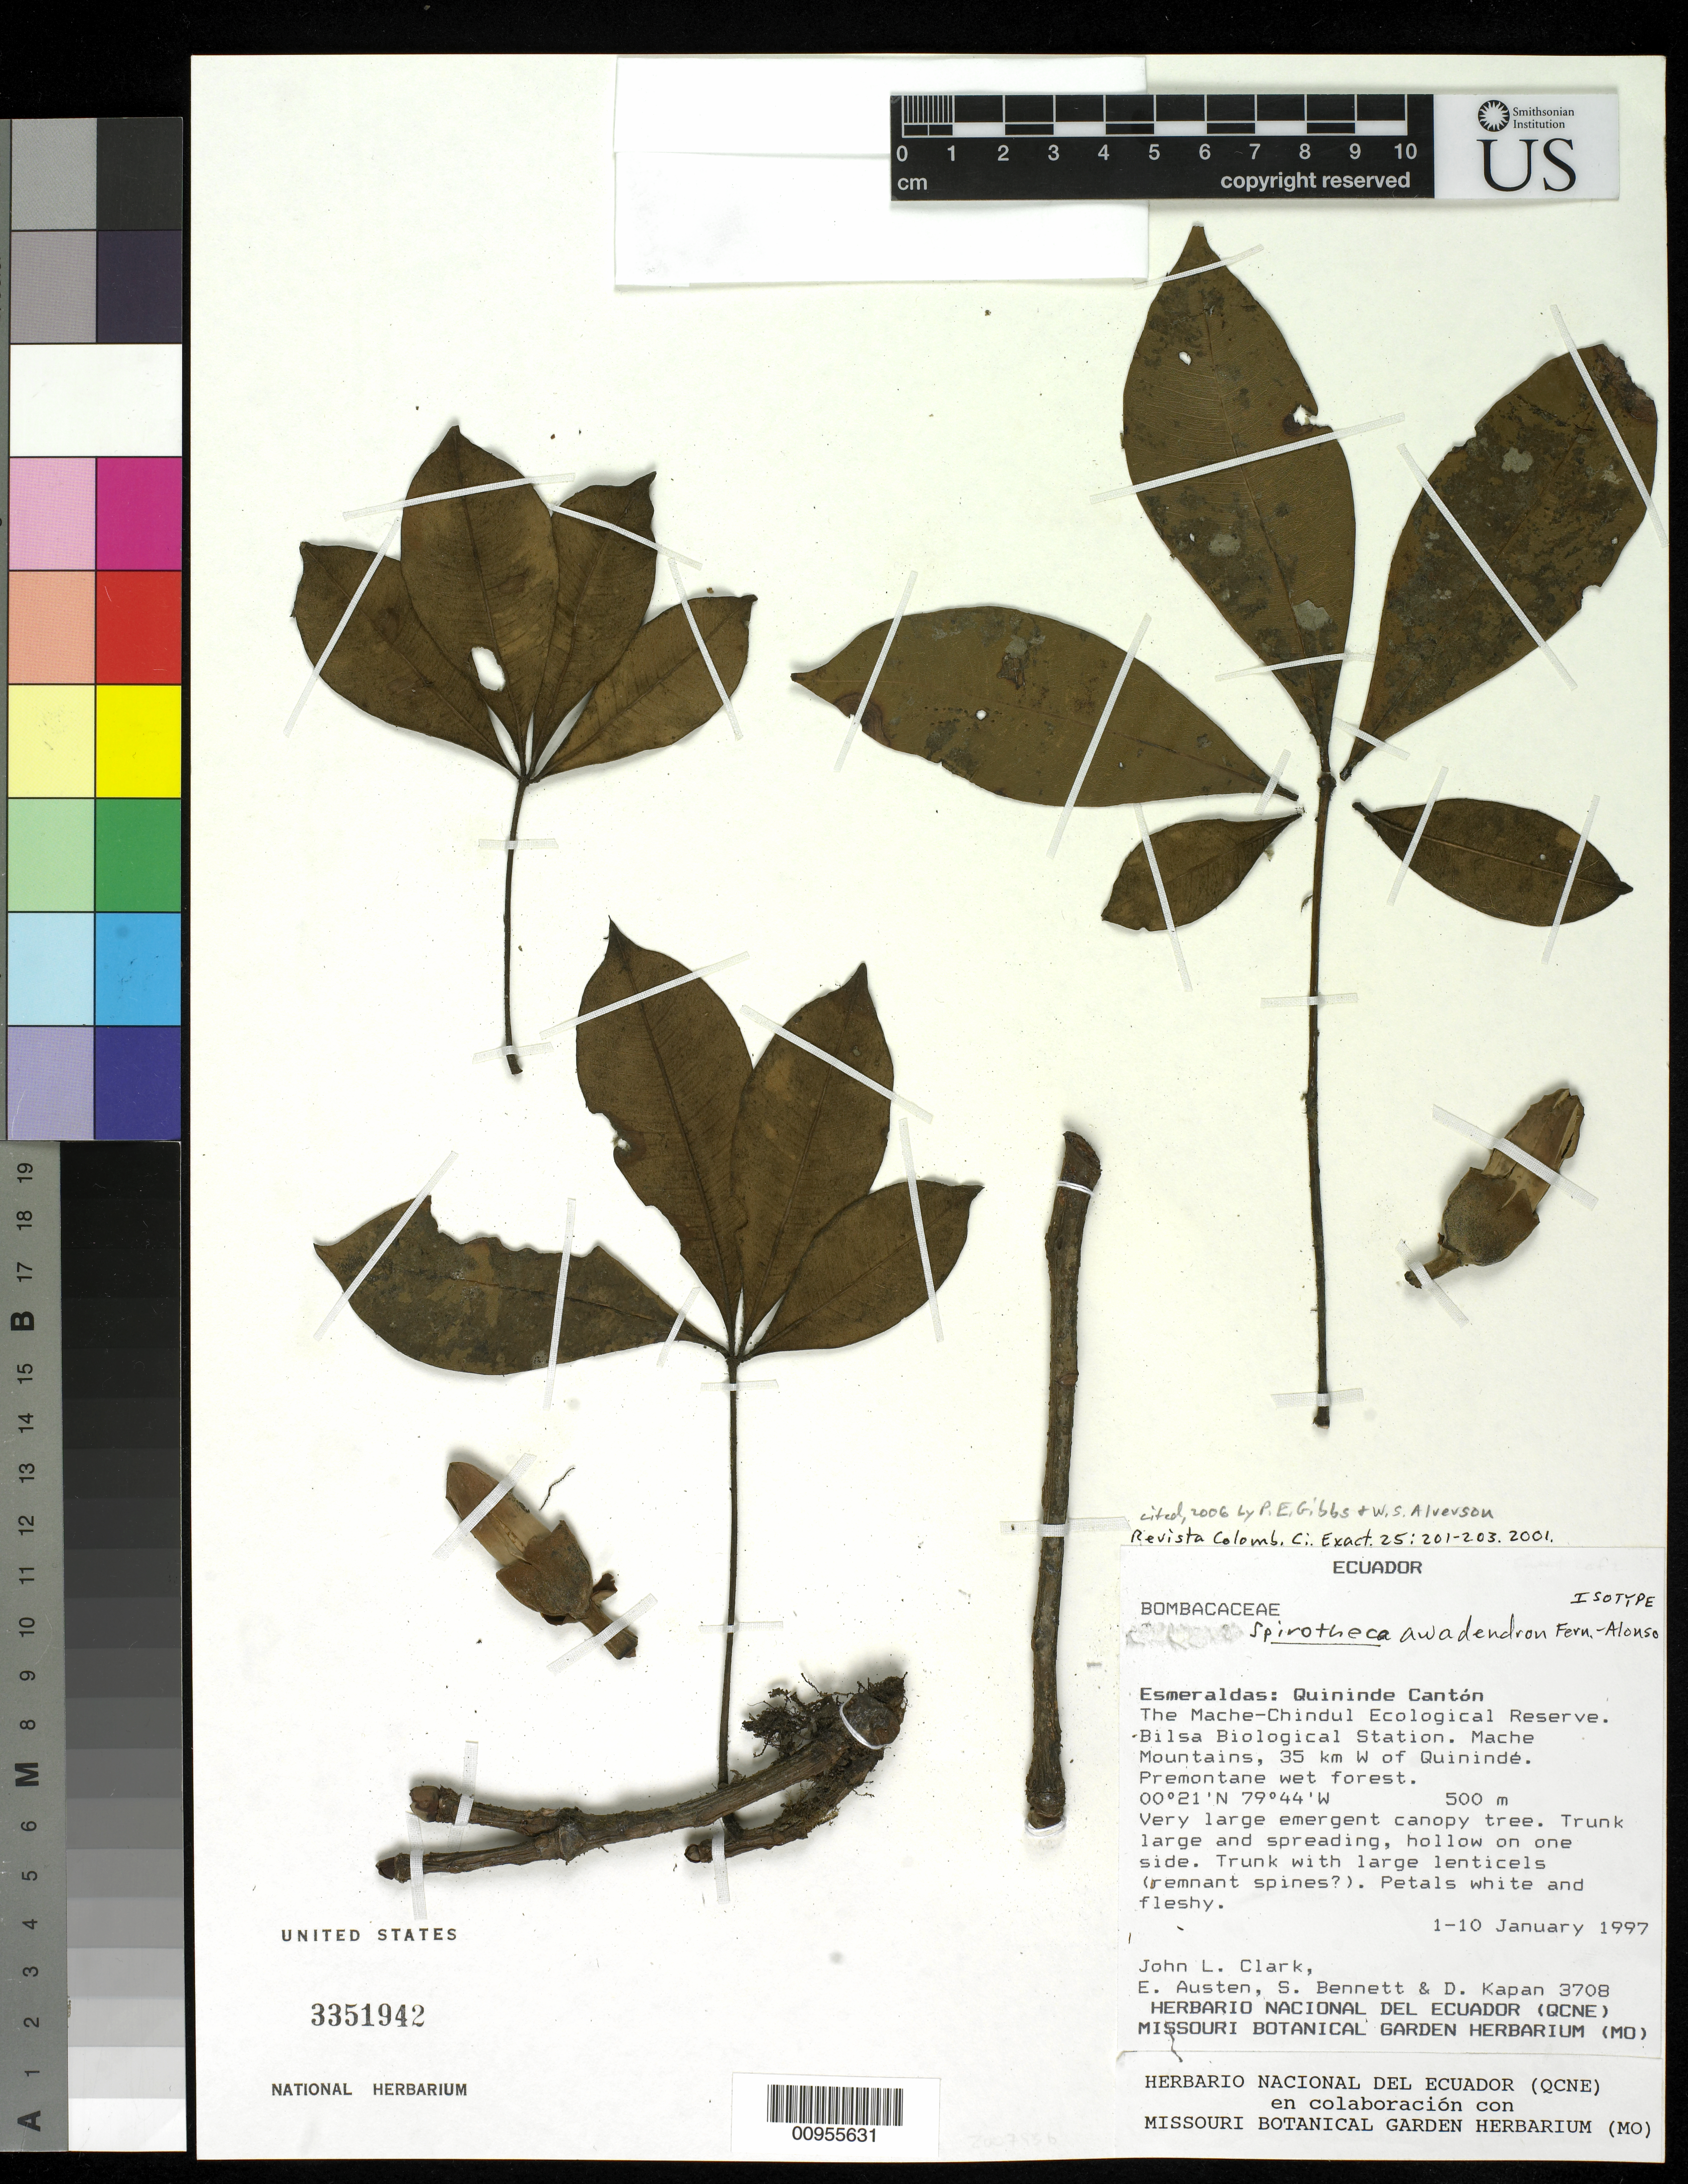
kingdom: Plantae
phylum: Tracheophyta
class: Magnoliopsida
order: Malvales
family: Malvaceae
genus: Spirotheca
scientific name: Spirotheca awadendron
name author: Fern. Alonso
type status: Isotype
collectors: J. L. Clark, E. Austen, S. Bennett & D. Kapan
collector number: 3708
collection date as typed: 04 Jan 1997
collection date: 1997-01-04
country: Ecuador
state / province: Esmeraldas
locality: Esmeraldas: Quininde. The Mache-Chindul Ecological Reserve. Bilsa Biological Station. Mache Mountains, 35 km W of Quininde.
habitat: Premontane wet forest.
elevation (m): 500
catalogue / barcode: US 3351942